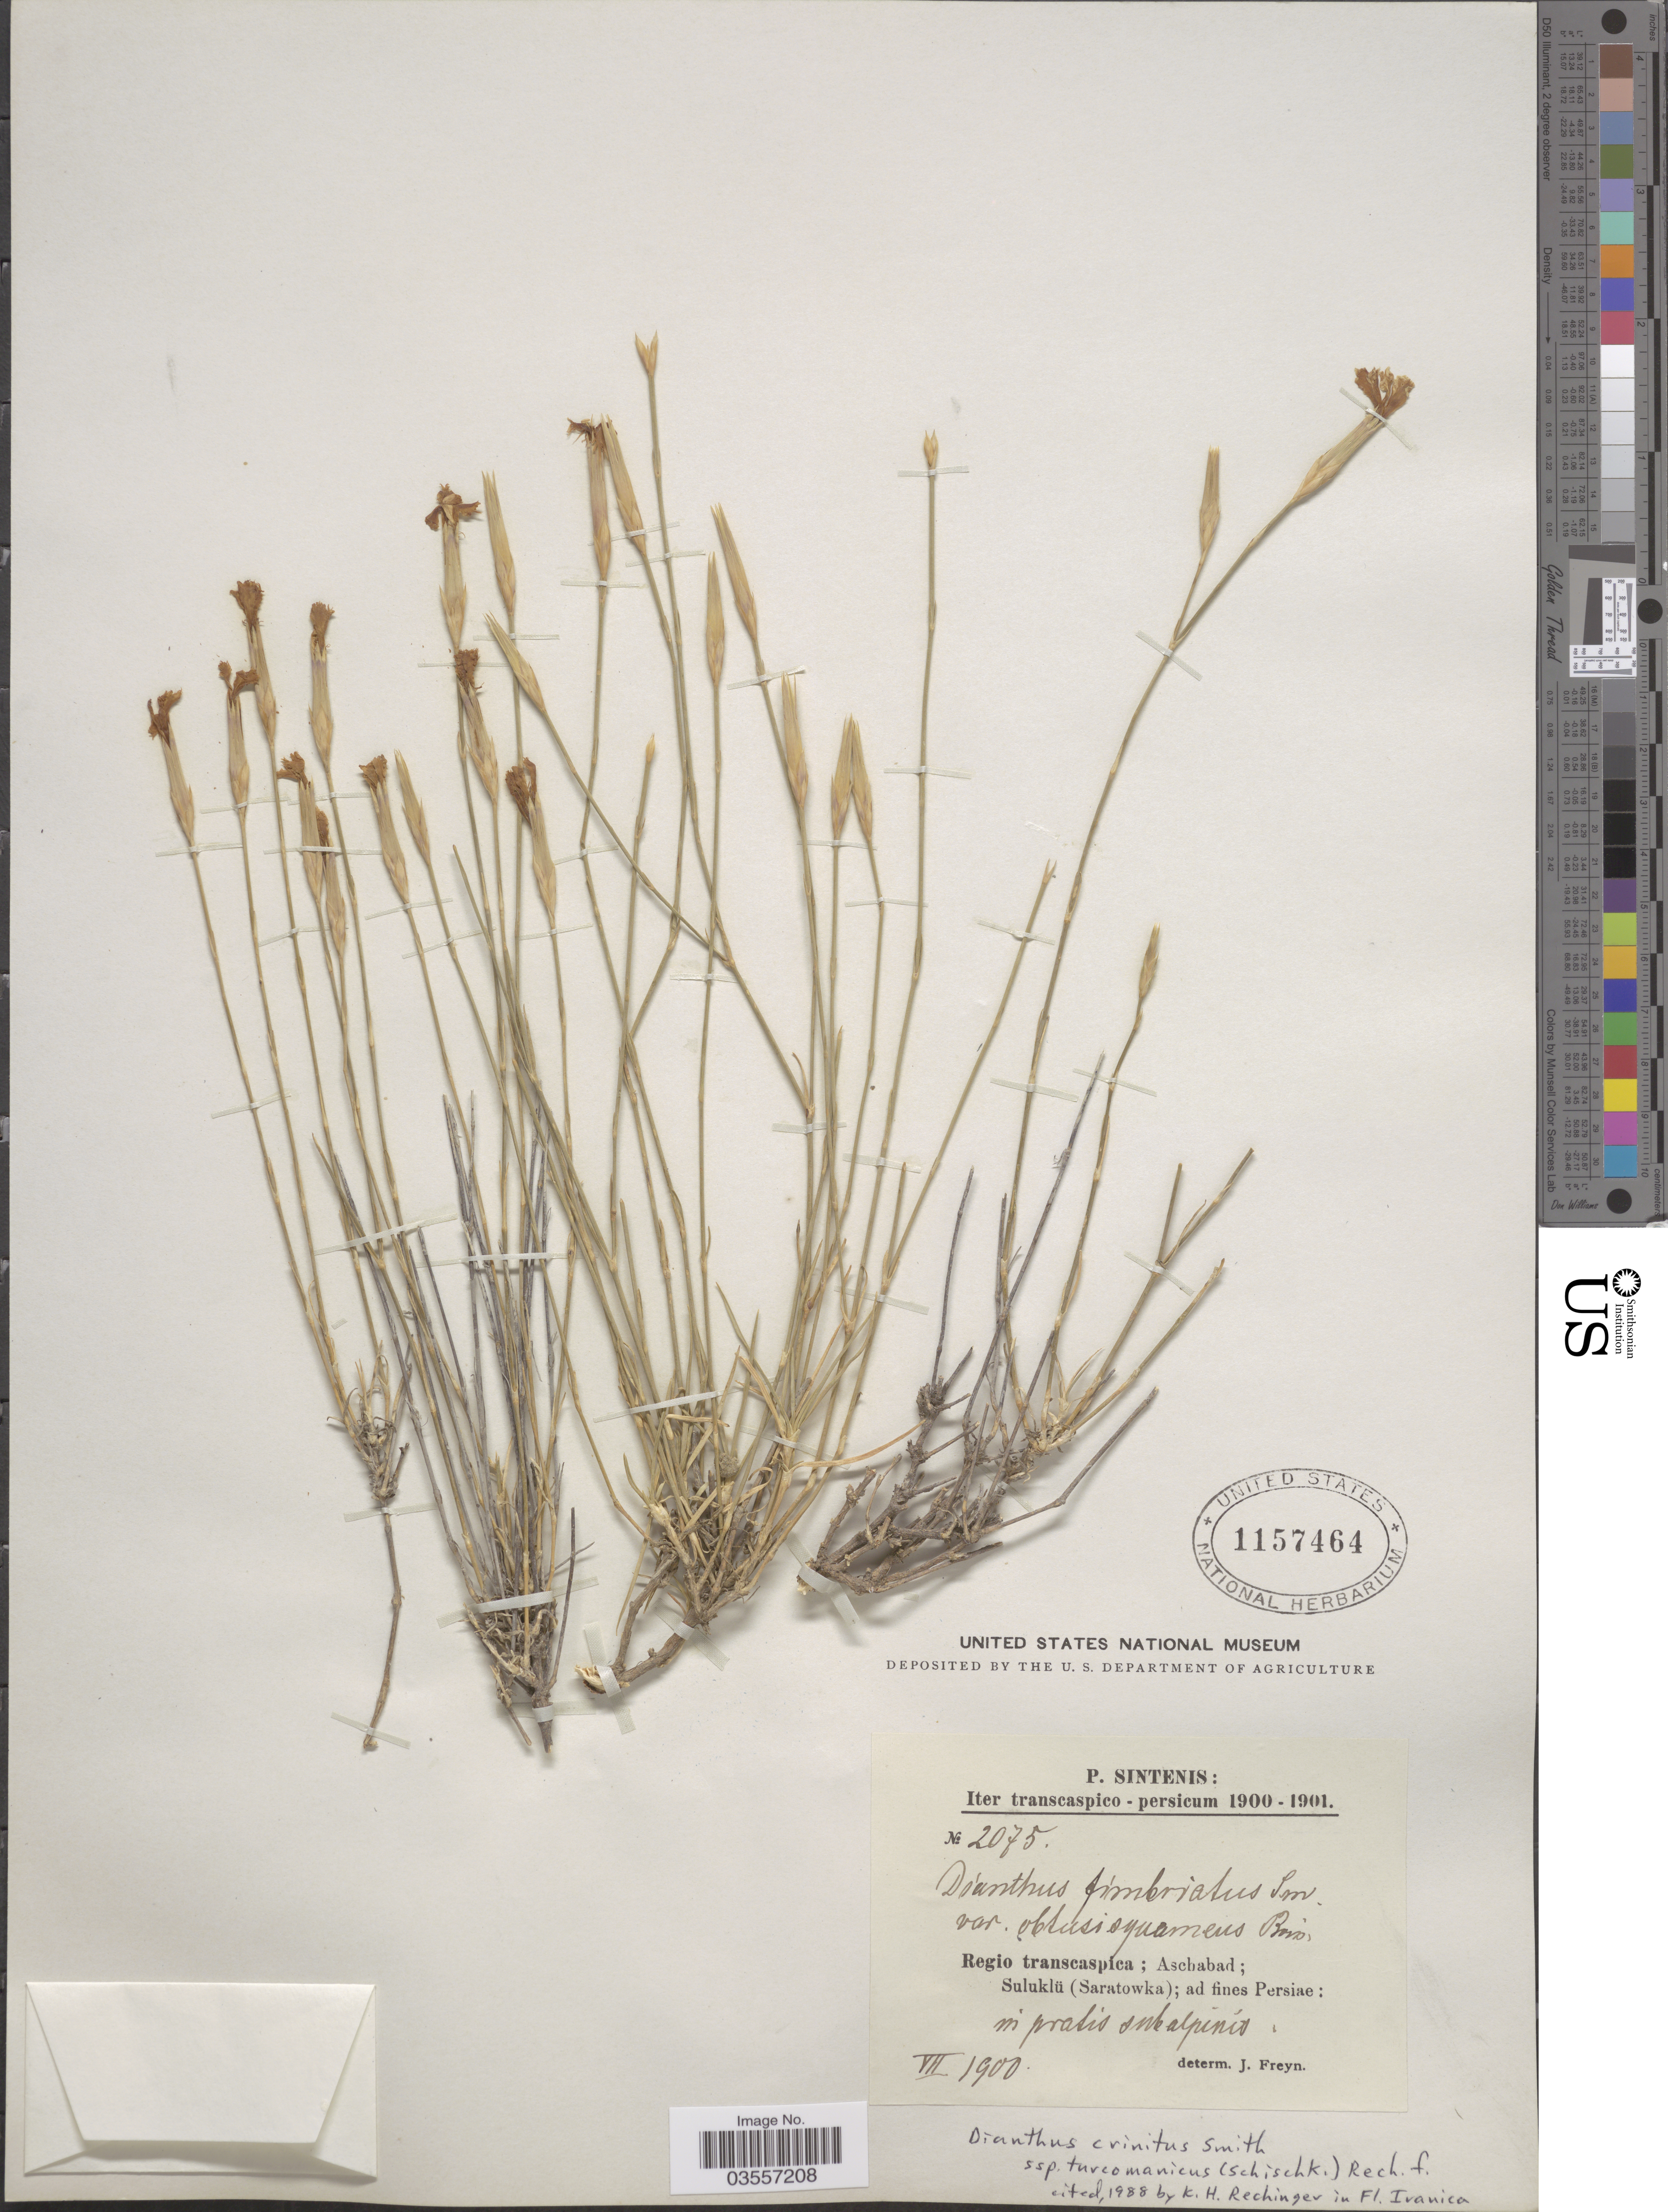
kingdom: Plantae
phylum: Tracheophyta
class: Magnoliopsida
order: Caryophyllales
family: Caryophyllaceae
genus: Dianthus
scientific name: Dianthus crinitus subsp. turcomanicus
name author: (Schischk.) Rech. f.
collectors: P. Sintenis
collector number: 2075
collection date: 1900-07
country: Iran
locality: Regio transcaspica; Aschabad; Suluklü (Saratowka); ad fines Persiae.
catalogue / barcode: US 1157464